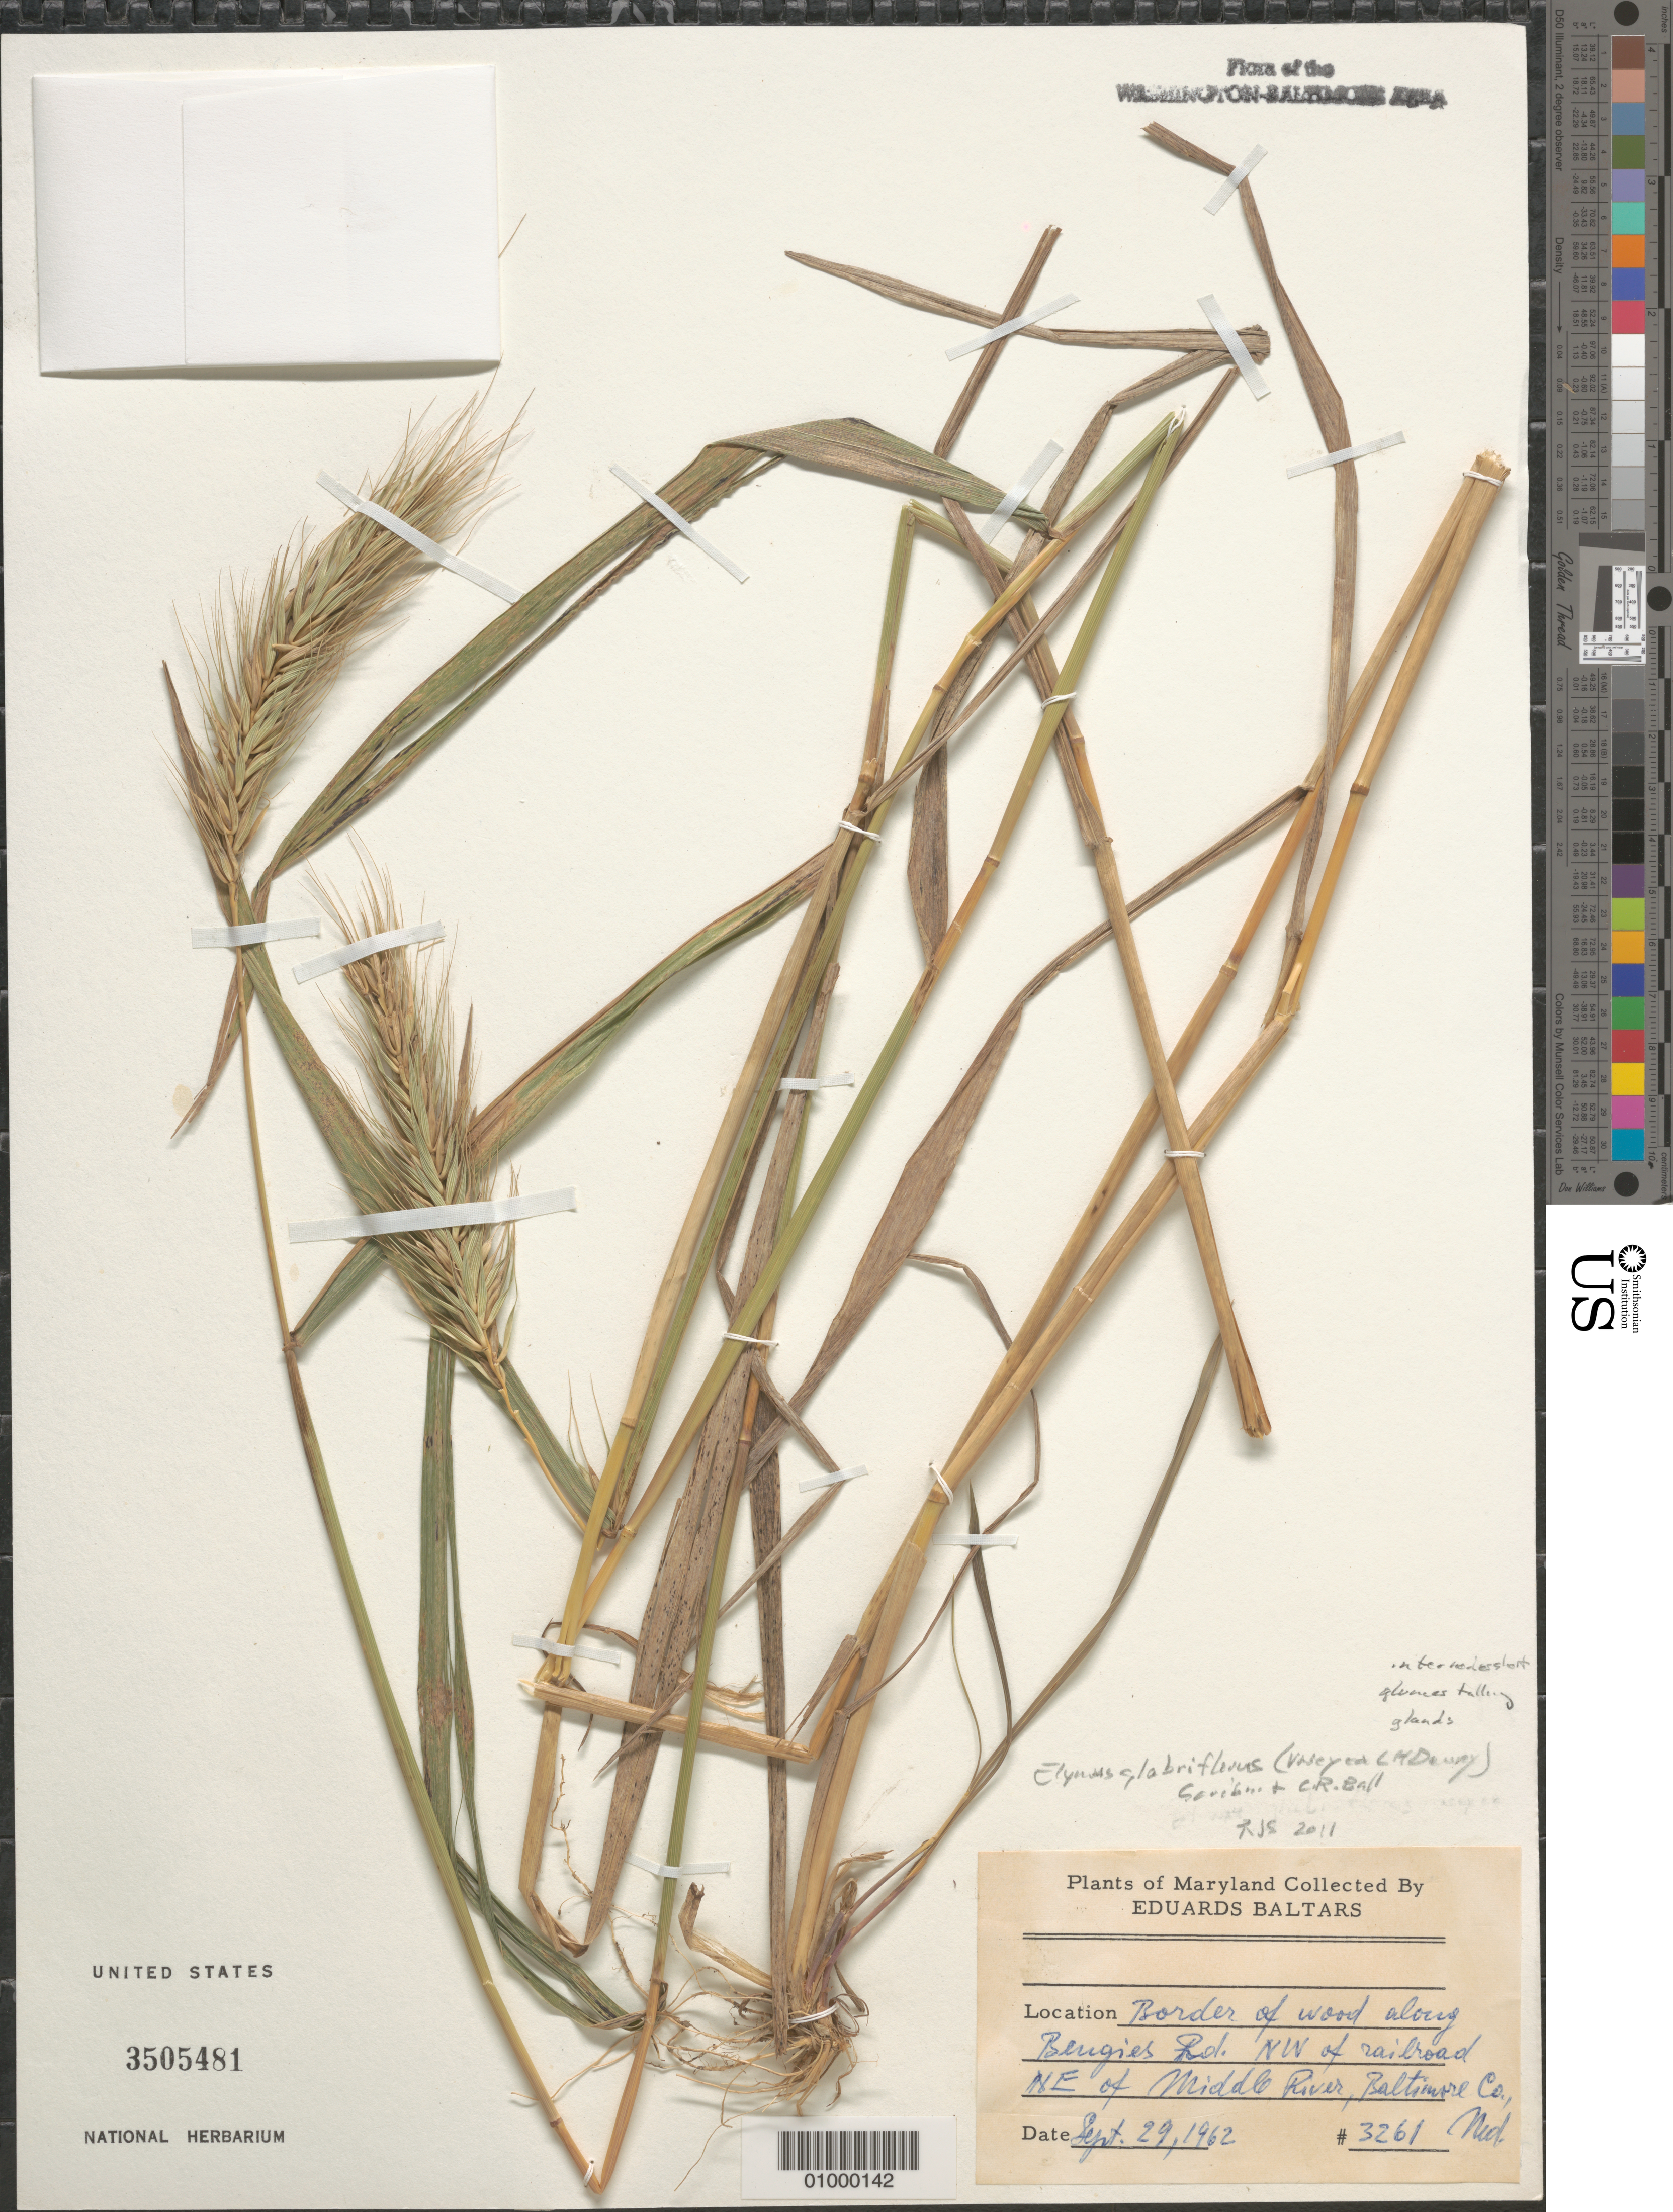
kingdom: Plantae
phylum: Tracheophyta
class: Liliopsida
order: Poales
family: Poaceae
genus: Elymus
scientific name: Elymus glabriflorus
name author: (Vasey ex L.H. Dewey) Scribn. & C.R. Ball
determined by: Soreng, Robert J., Research Associate (BOT), Smithsonian Institution - National Museum of Natural History (UNITED STATES)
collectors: E. Baltars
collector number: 3261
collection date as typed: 29 Sep 1962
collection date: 1962-09-29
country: United States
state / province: Maryland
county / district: Baltimore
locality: Bengies Rd. NW of railroad, NE of Middle River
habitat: border of wood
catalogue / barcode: US 3505481